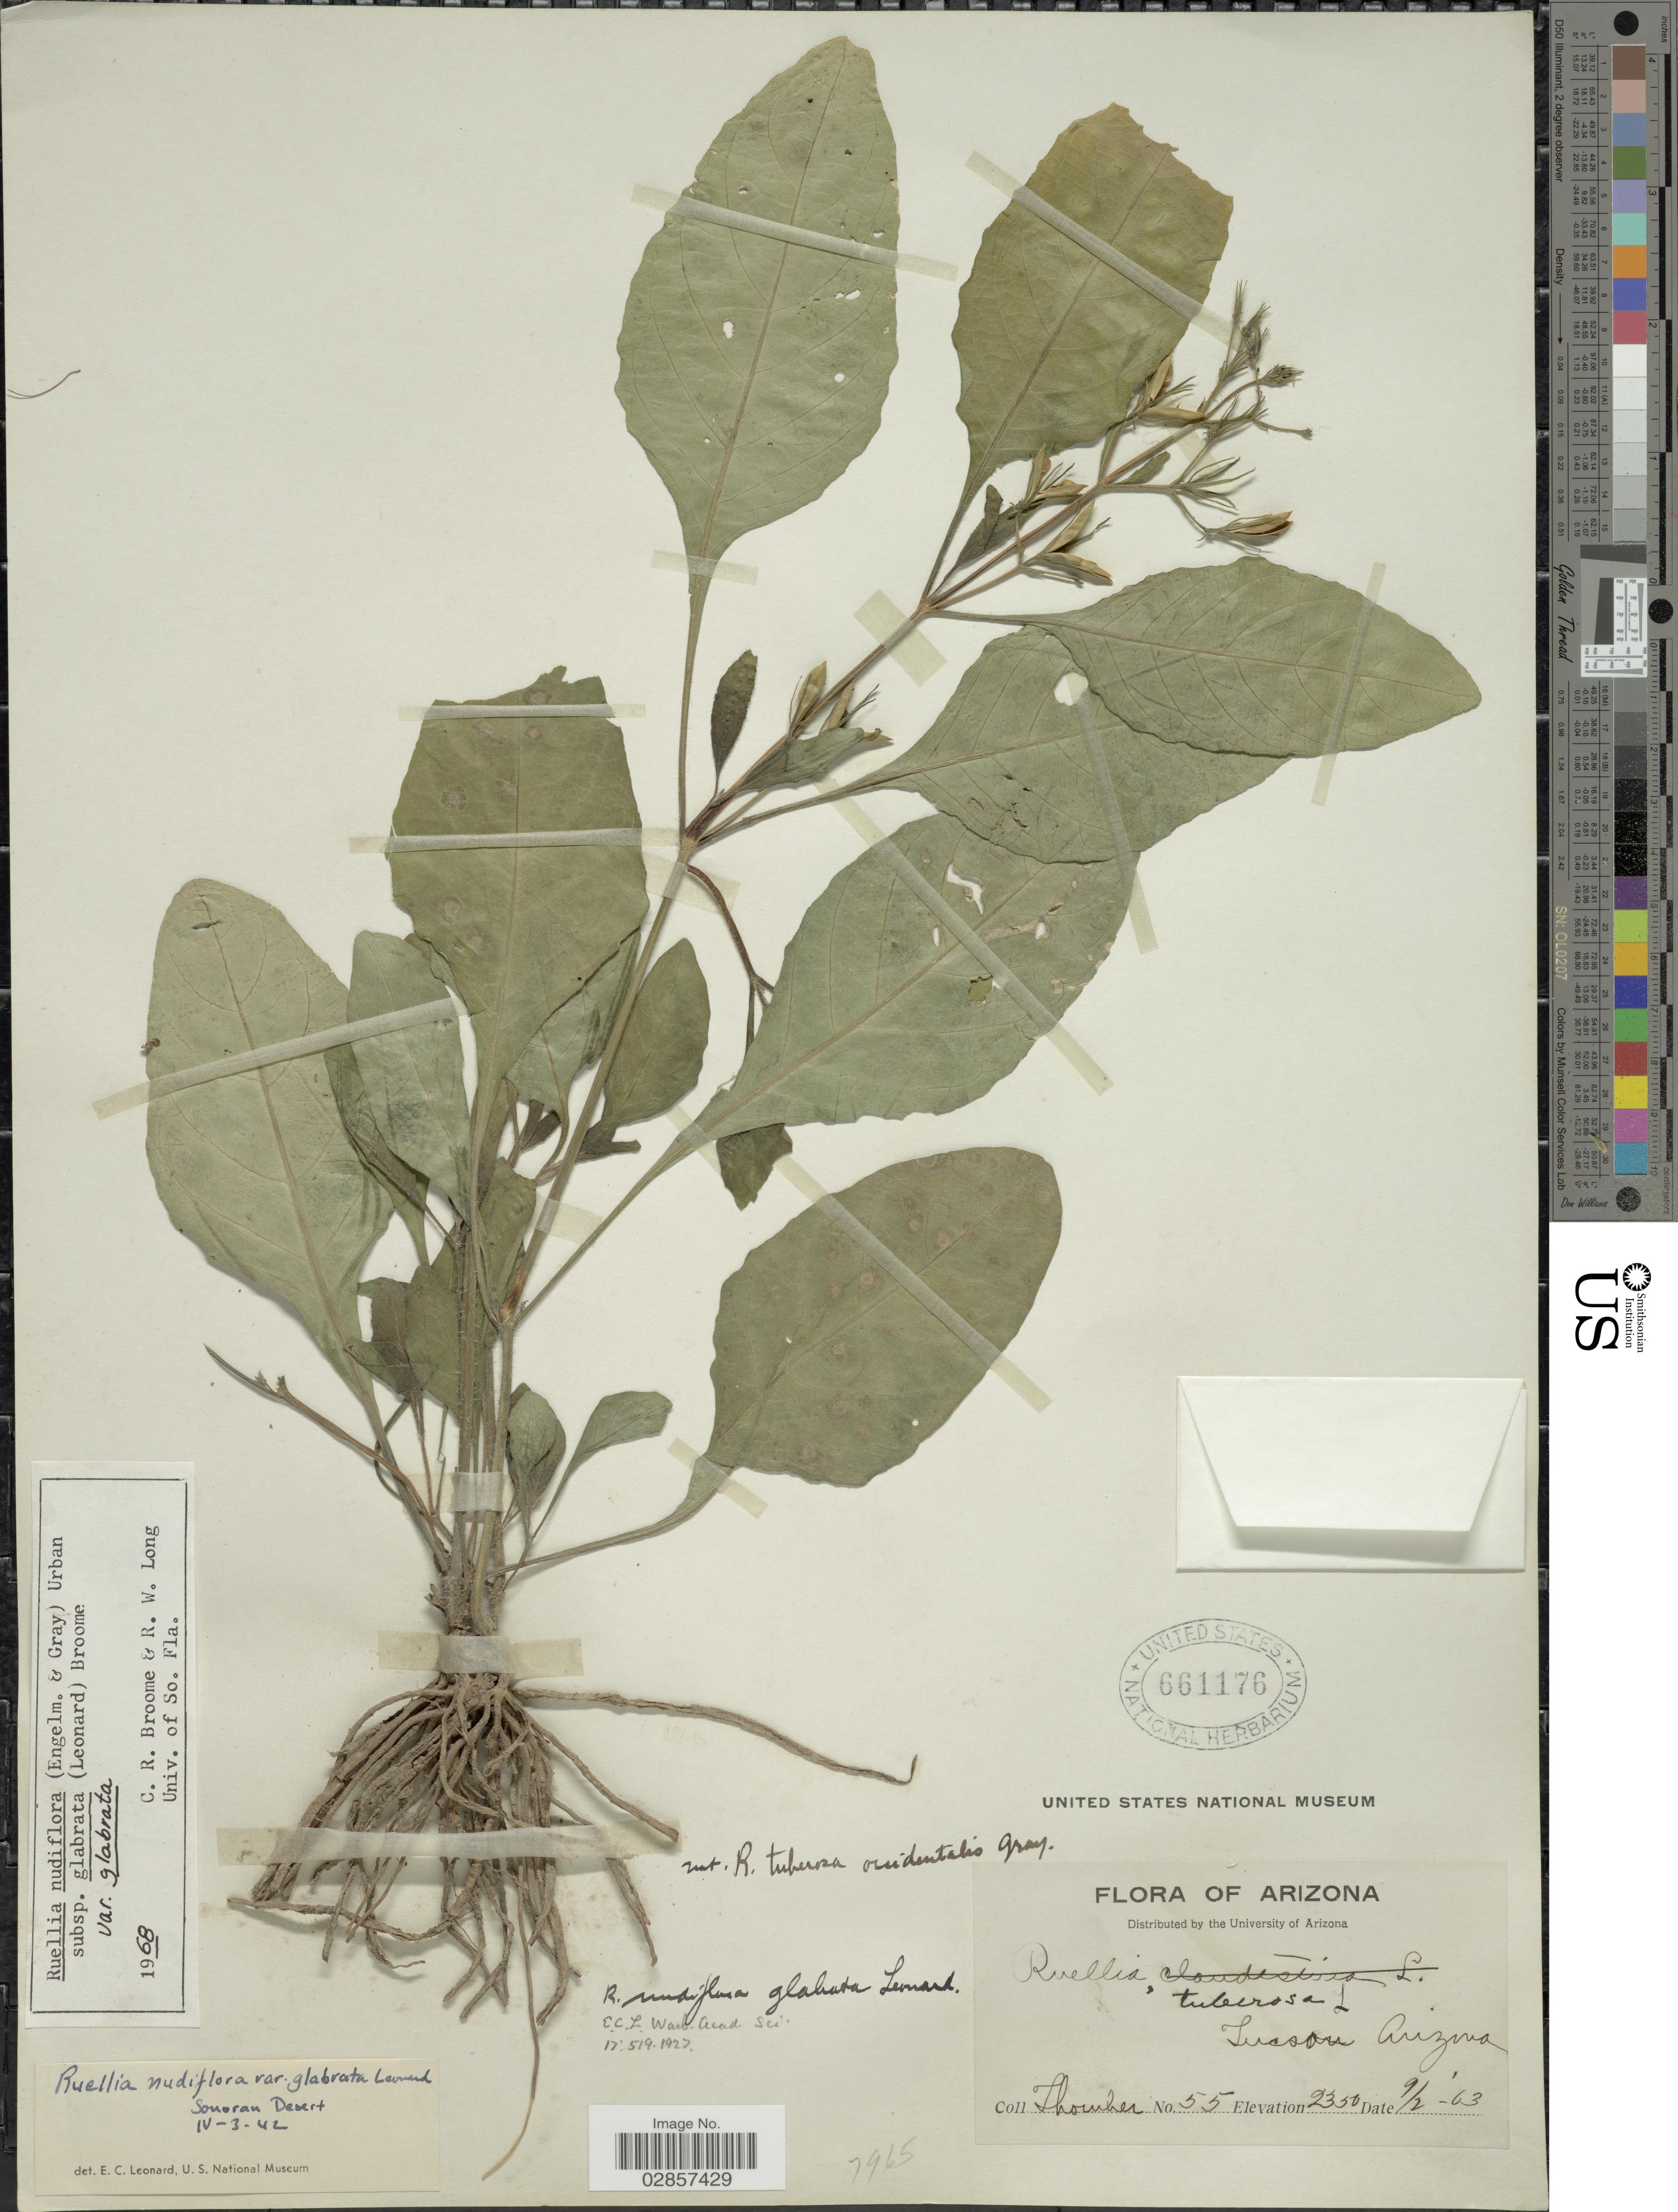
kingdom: Plantae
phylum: Tracheophyta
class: Magnoliopsida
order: Lamiales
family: Acanthaceae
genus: Ruellia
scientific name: Ruellia nudiflora var. glabrata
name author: Leonard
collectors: J. Thornber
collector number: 55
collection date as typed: Transcribed d/m/y: 2/9/63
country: United States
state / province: Arizona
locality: Tucson Arizona.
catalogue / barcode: US 661176